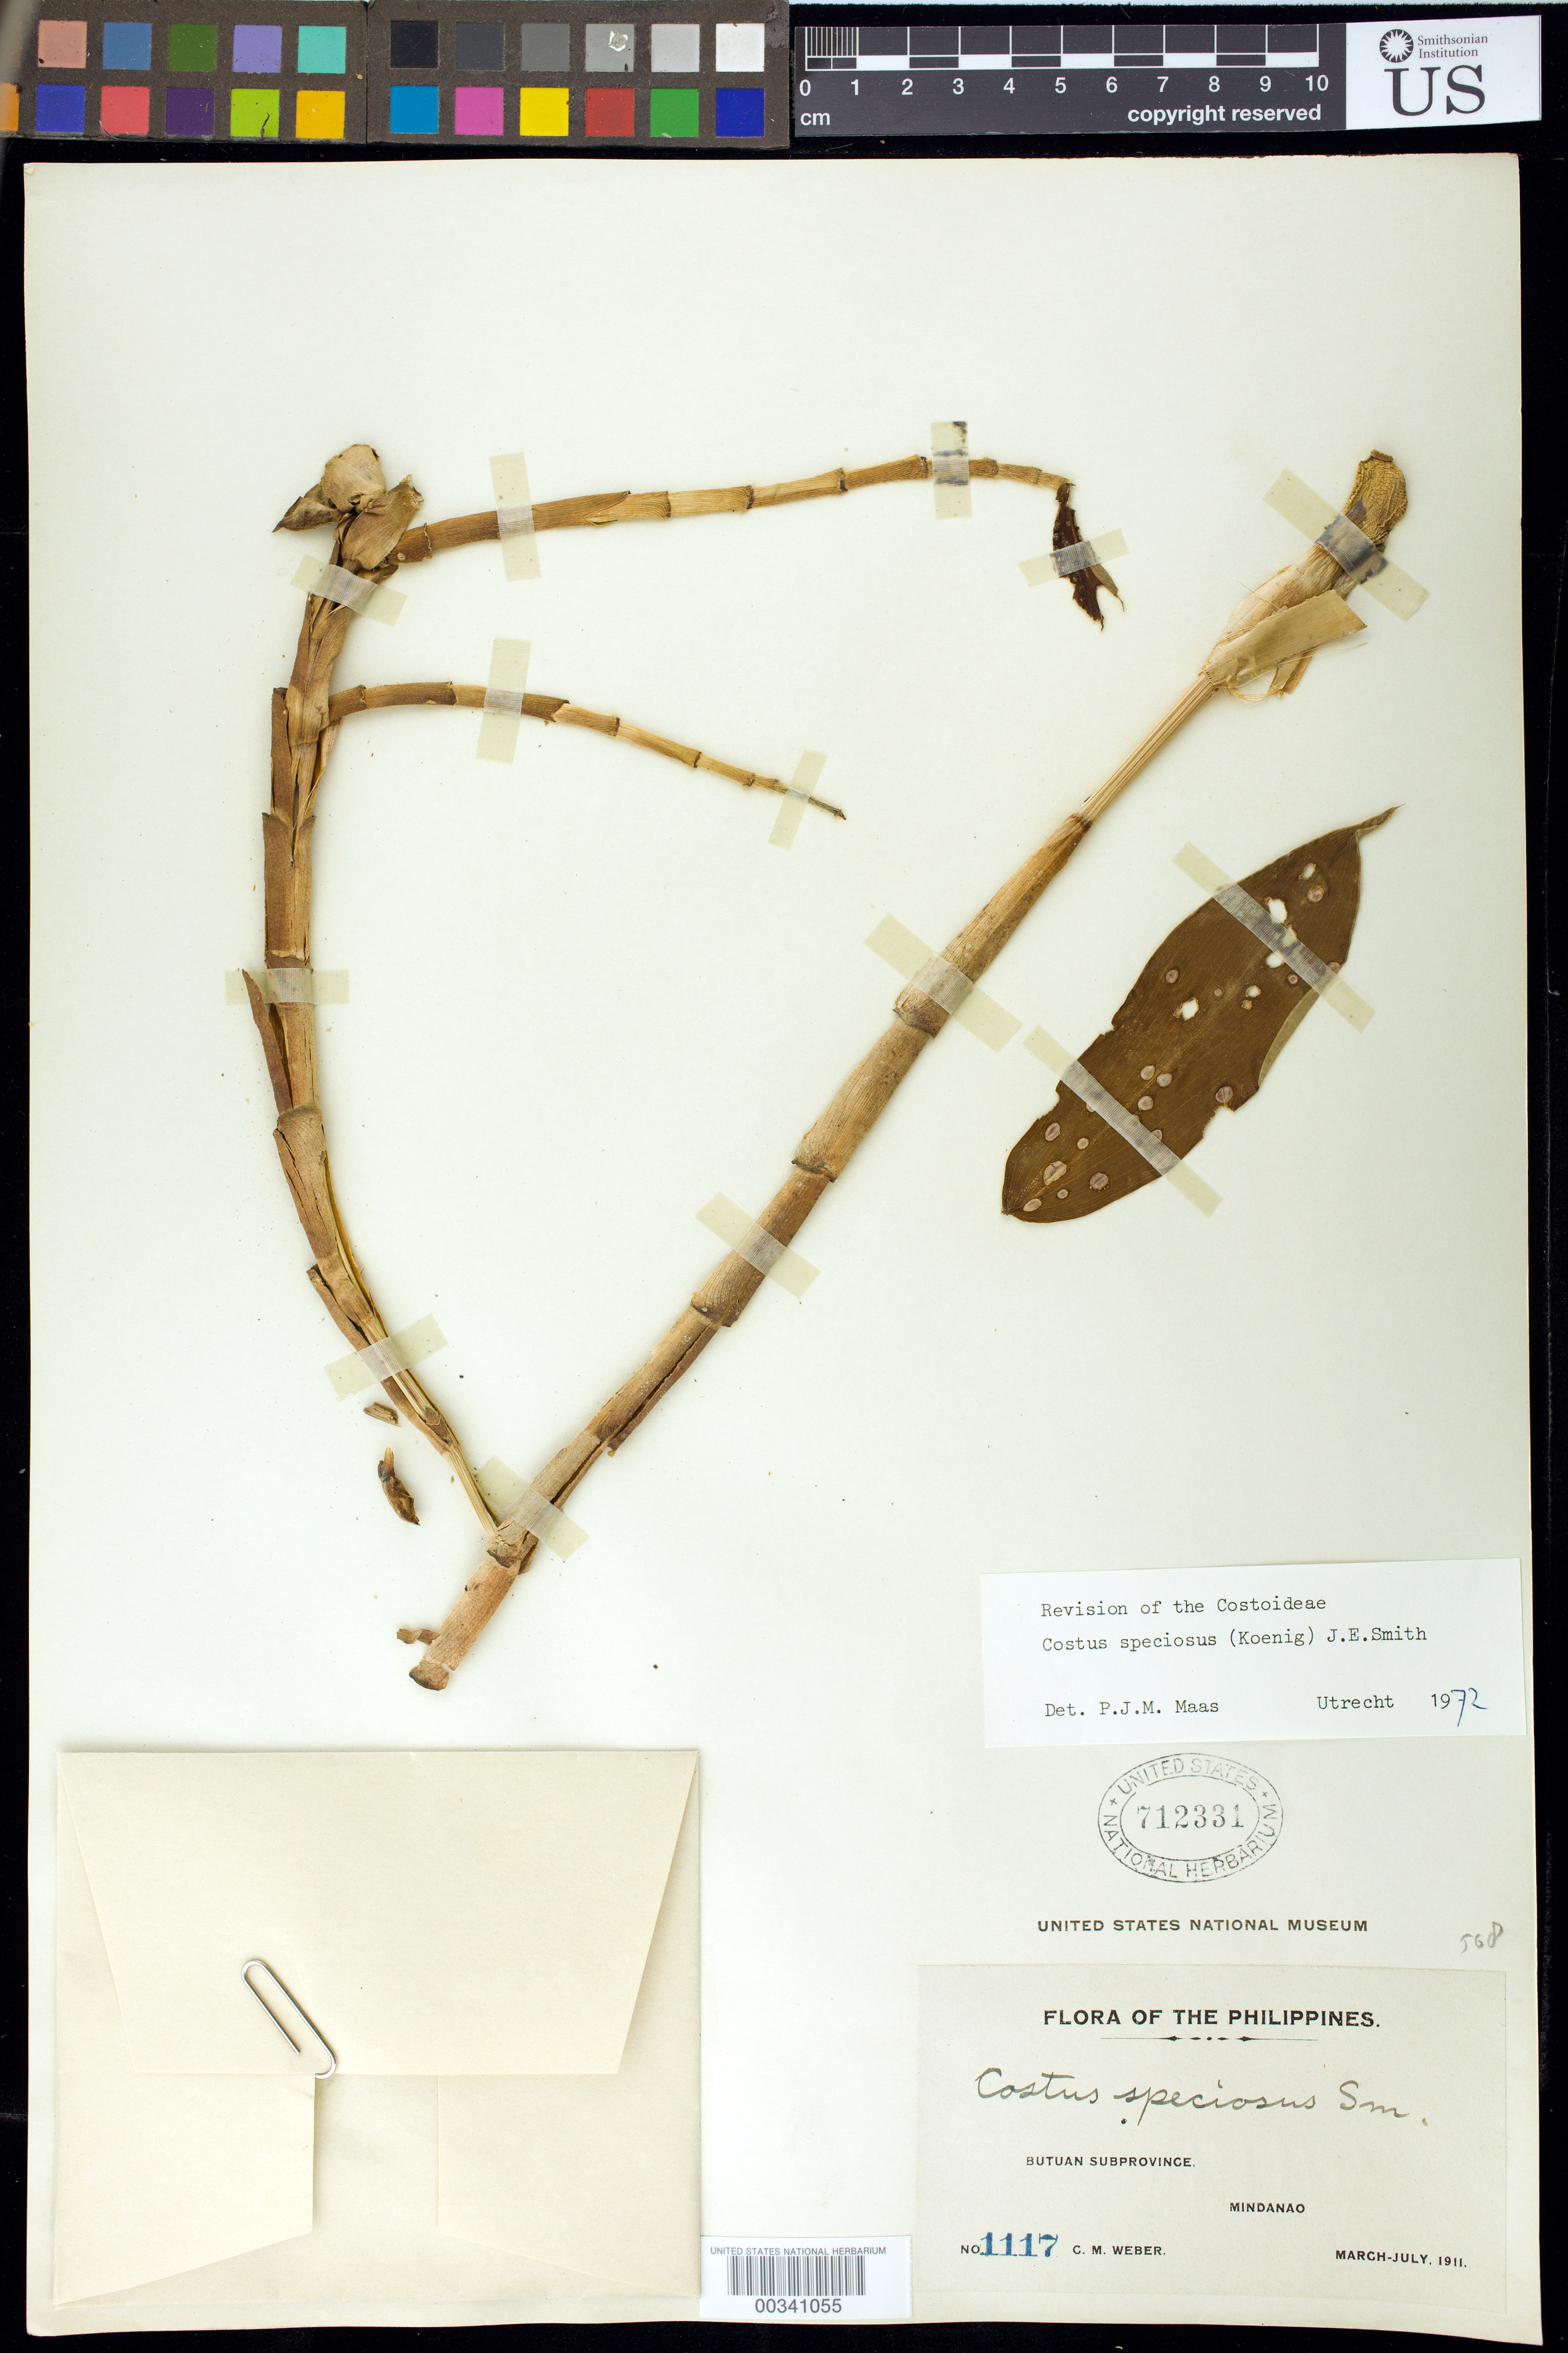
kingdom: Plantae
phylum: Tracheophyta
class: Liliopsida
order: Zingiberales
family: Costaceae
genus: Hellenia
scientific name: Hellenia speciosa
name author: (J. Koenig) S.R. Dutta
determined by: (US) Smithsonian Institution - National Museum of Natural History - Department of Botany (UNITED STATES)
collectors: C. M. Weber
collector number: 1117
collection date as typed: Mar 1911 to -- Jul 1911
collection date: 1911-03/1911-07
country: Philippines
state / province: Caraga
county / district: Agusan del Norte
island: Mindanao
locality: Butuan subprov. [= Butuan City (province)]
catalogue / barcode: US 712331